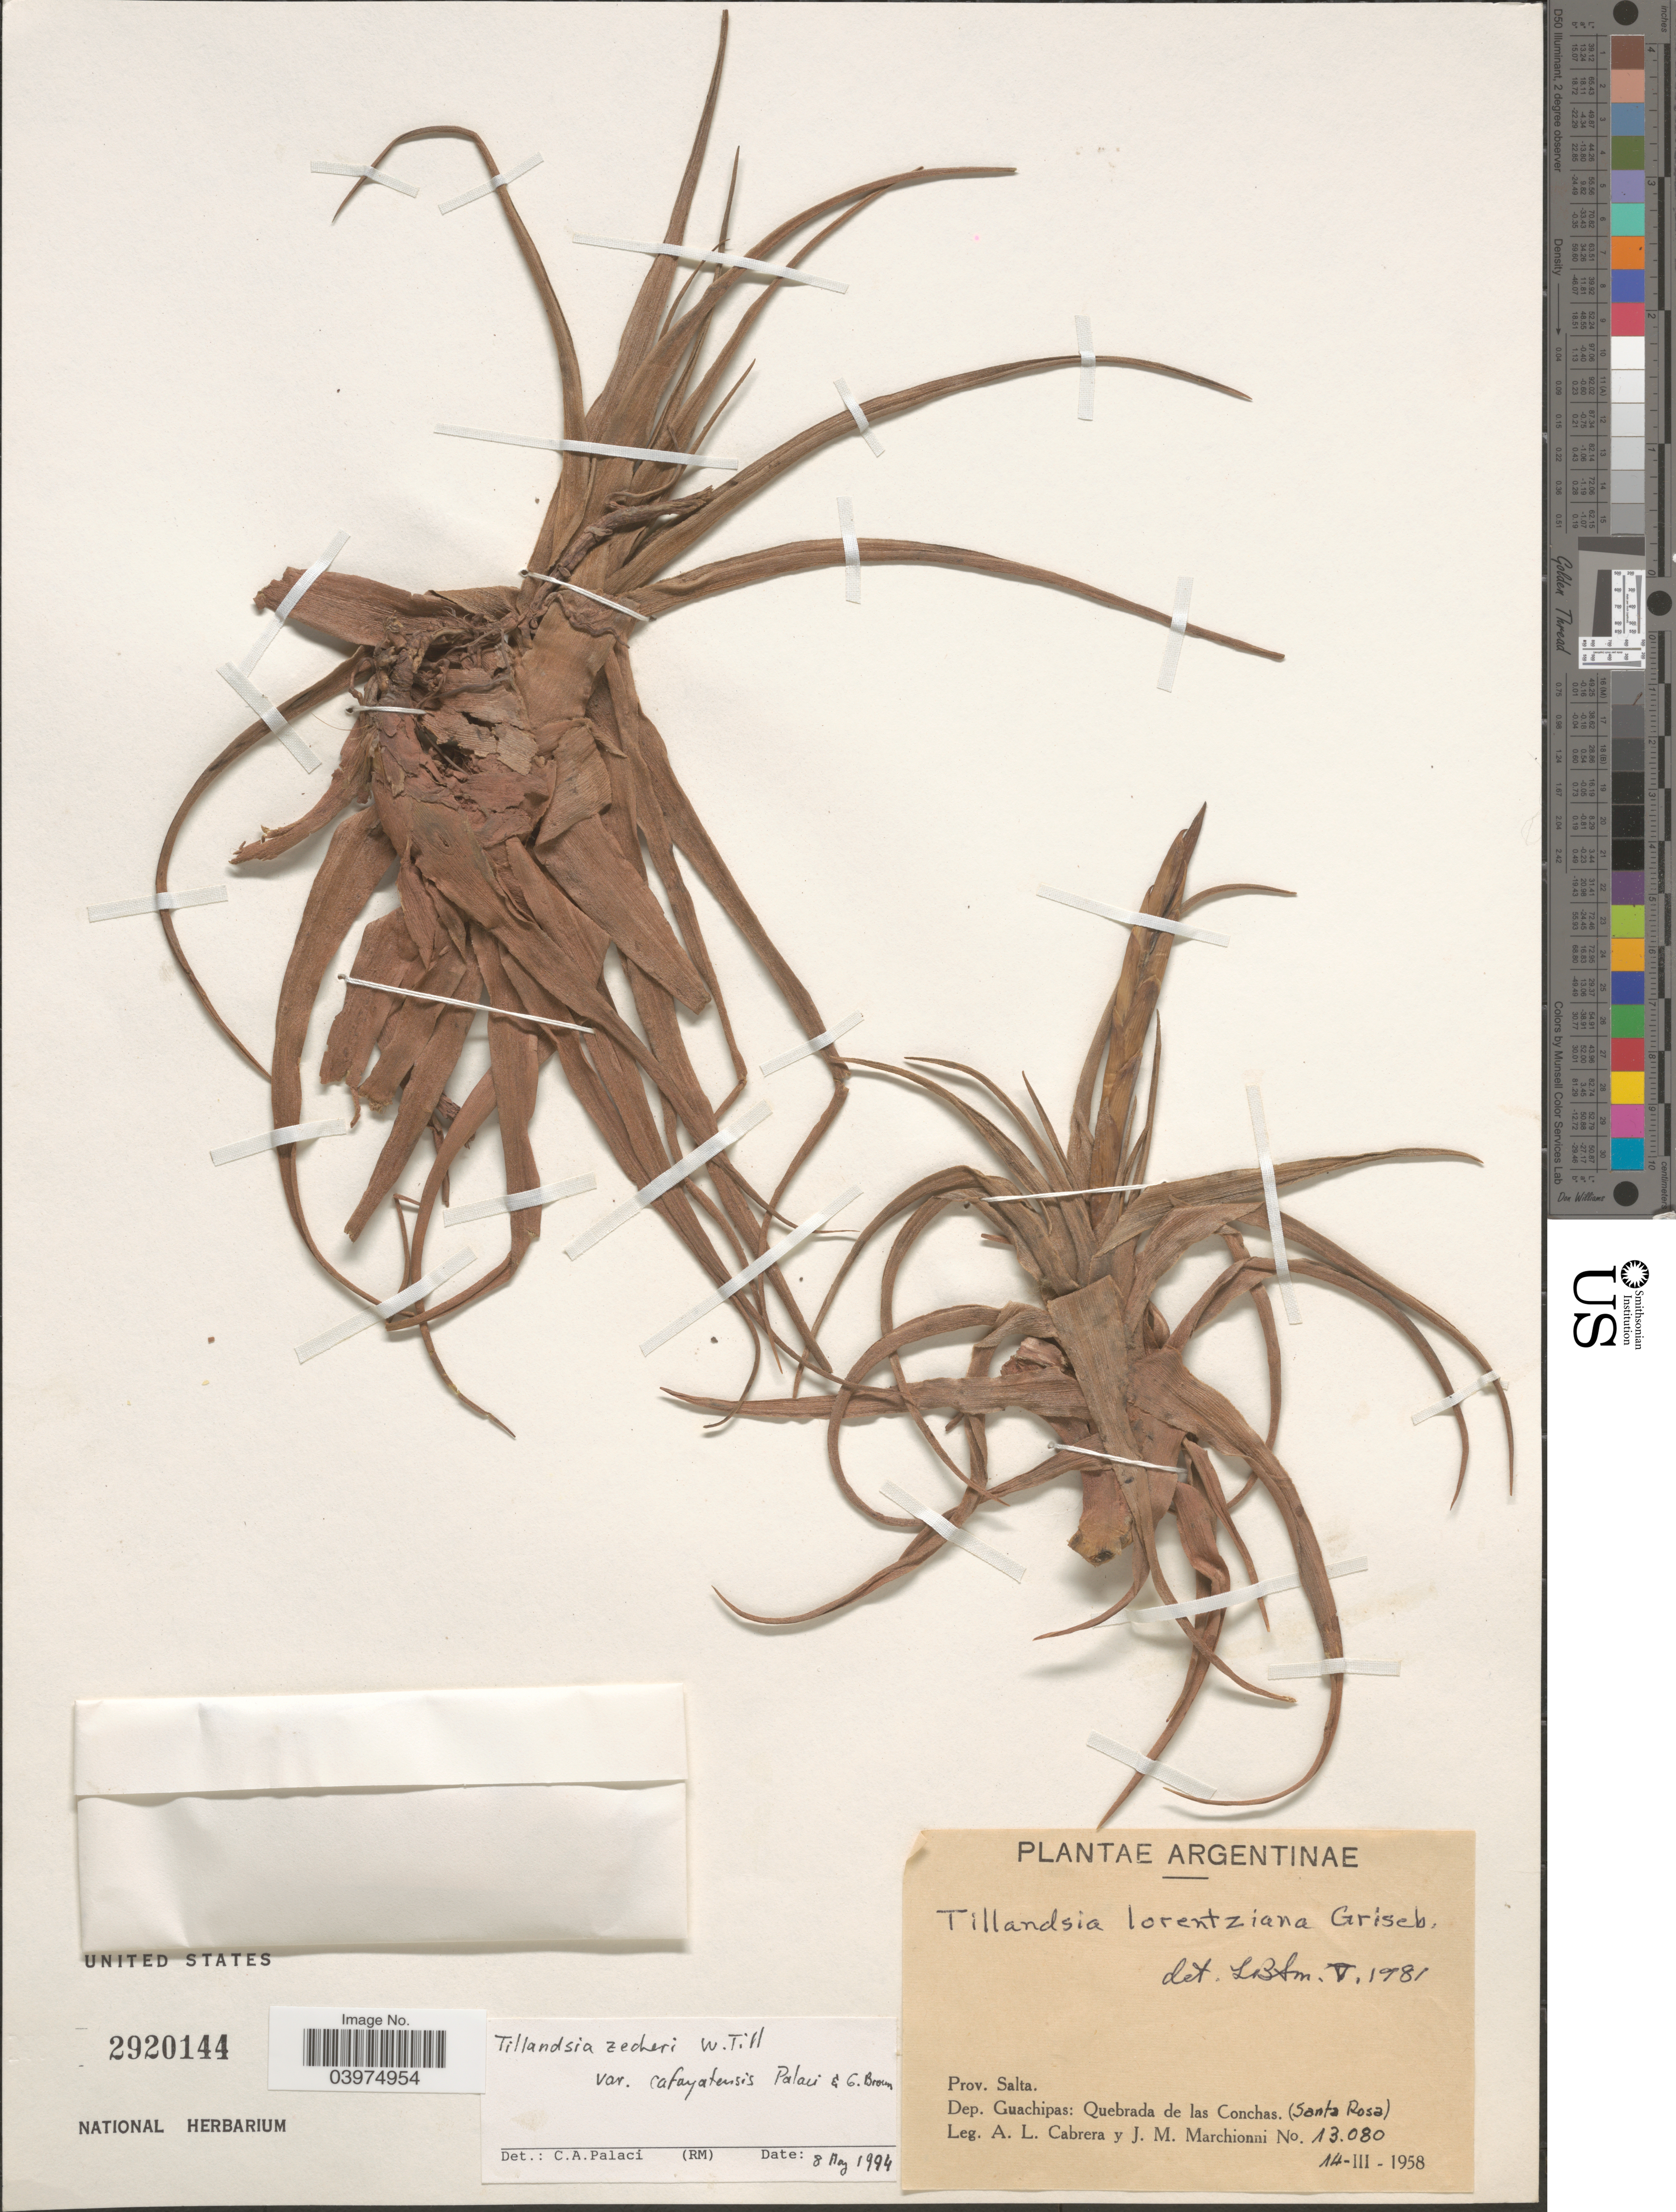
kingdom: Plantae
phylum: Tracheophyta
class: Liliopsida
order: Poales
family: Bromeliaceae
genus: Tillandsia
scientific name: Tillandsia zecheri var. cafayatensis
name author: Palací & G.K. Br.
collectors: A. L. Cabrera & J. Marchionni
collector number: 13080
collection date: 1958-03-14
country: Argentina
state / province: Salta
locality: Dep. Guachipas: Quebrada de las Conchas. (Santa Rosa).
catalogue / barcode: US 2920144